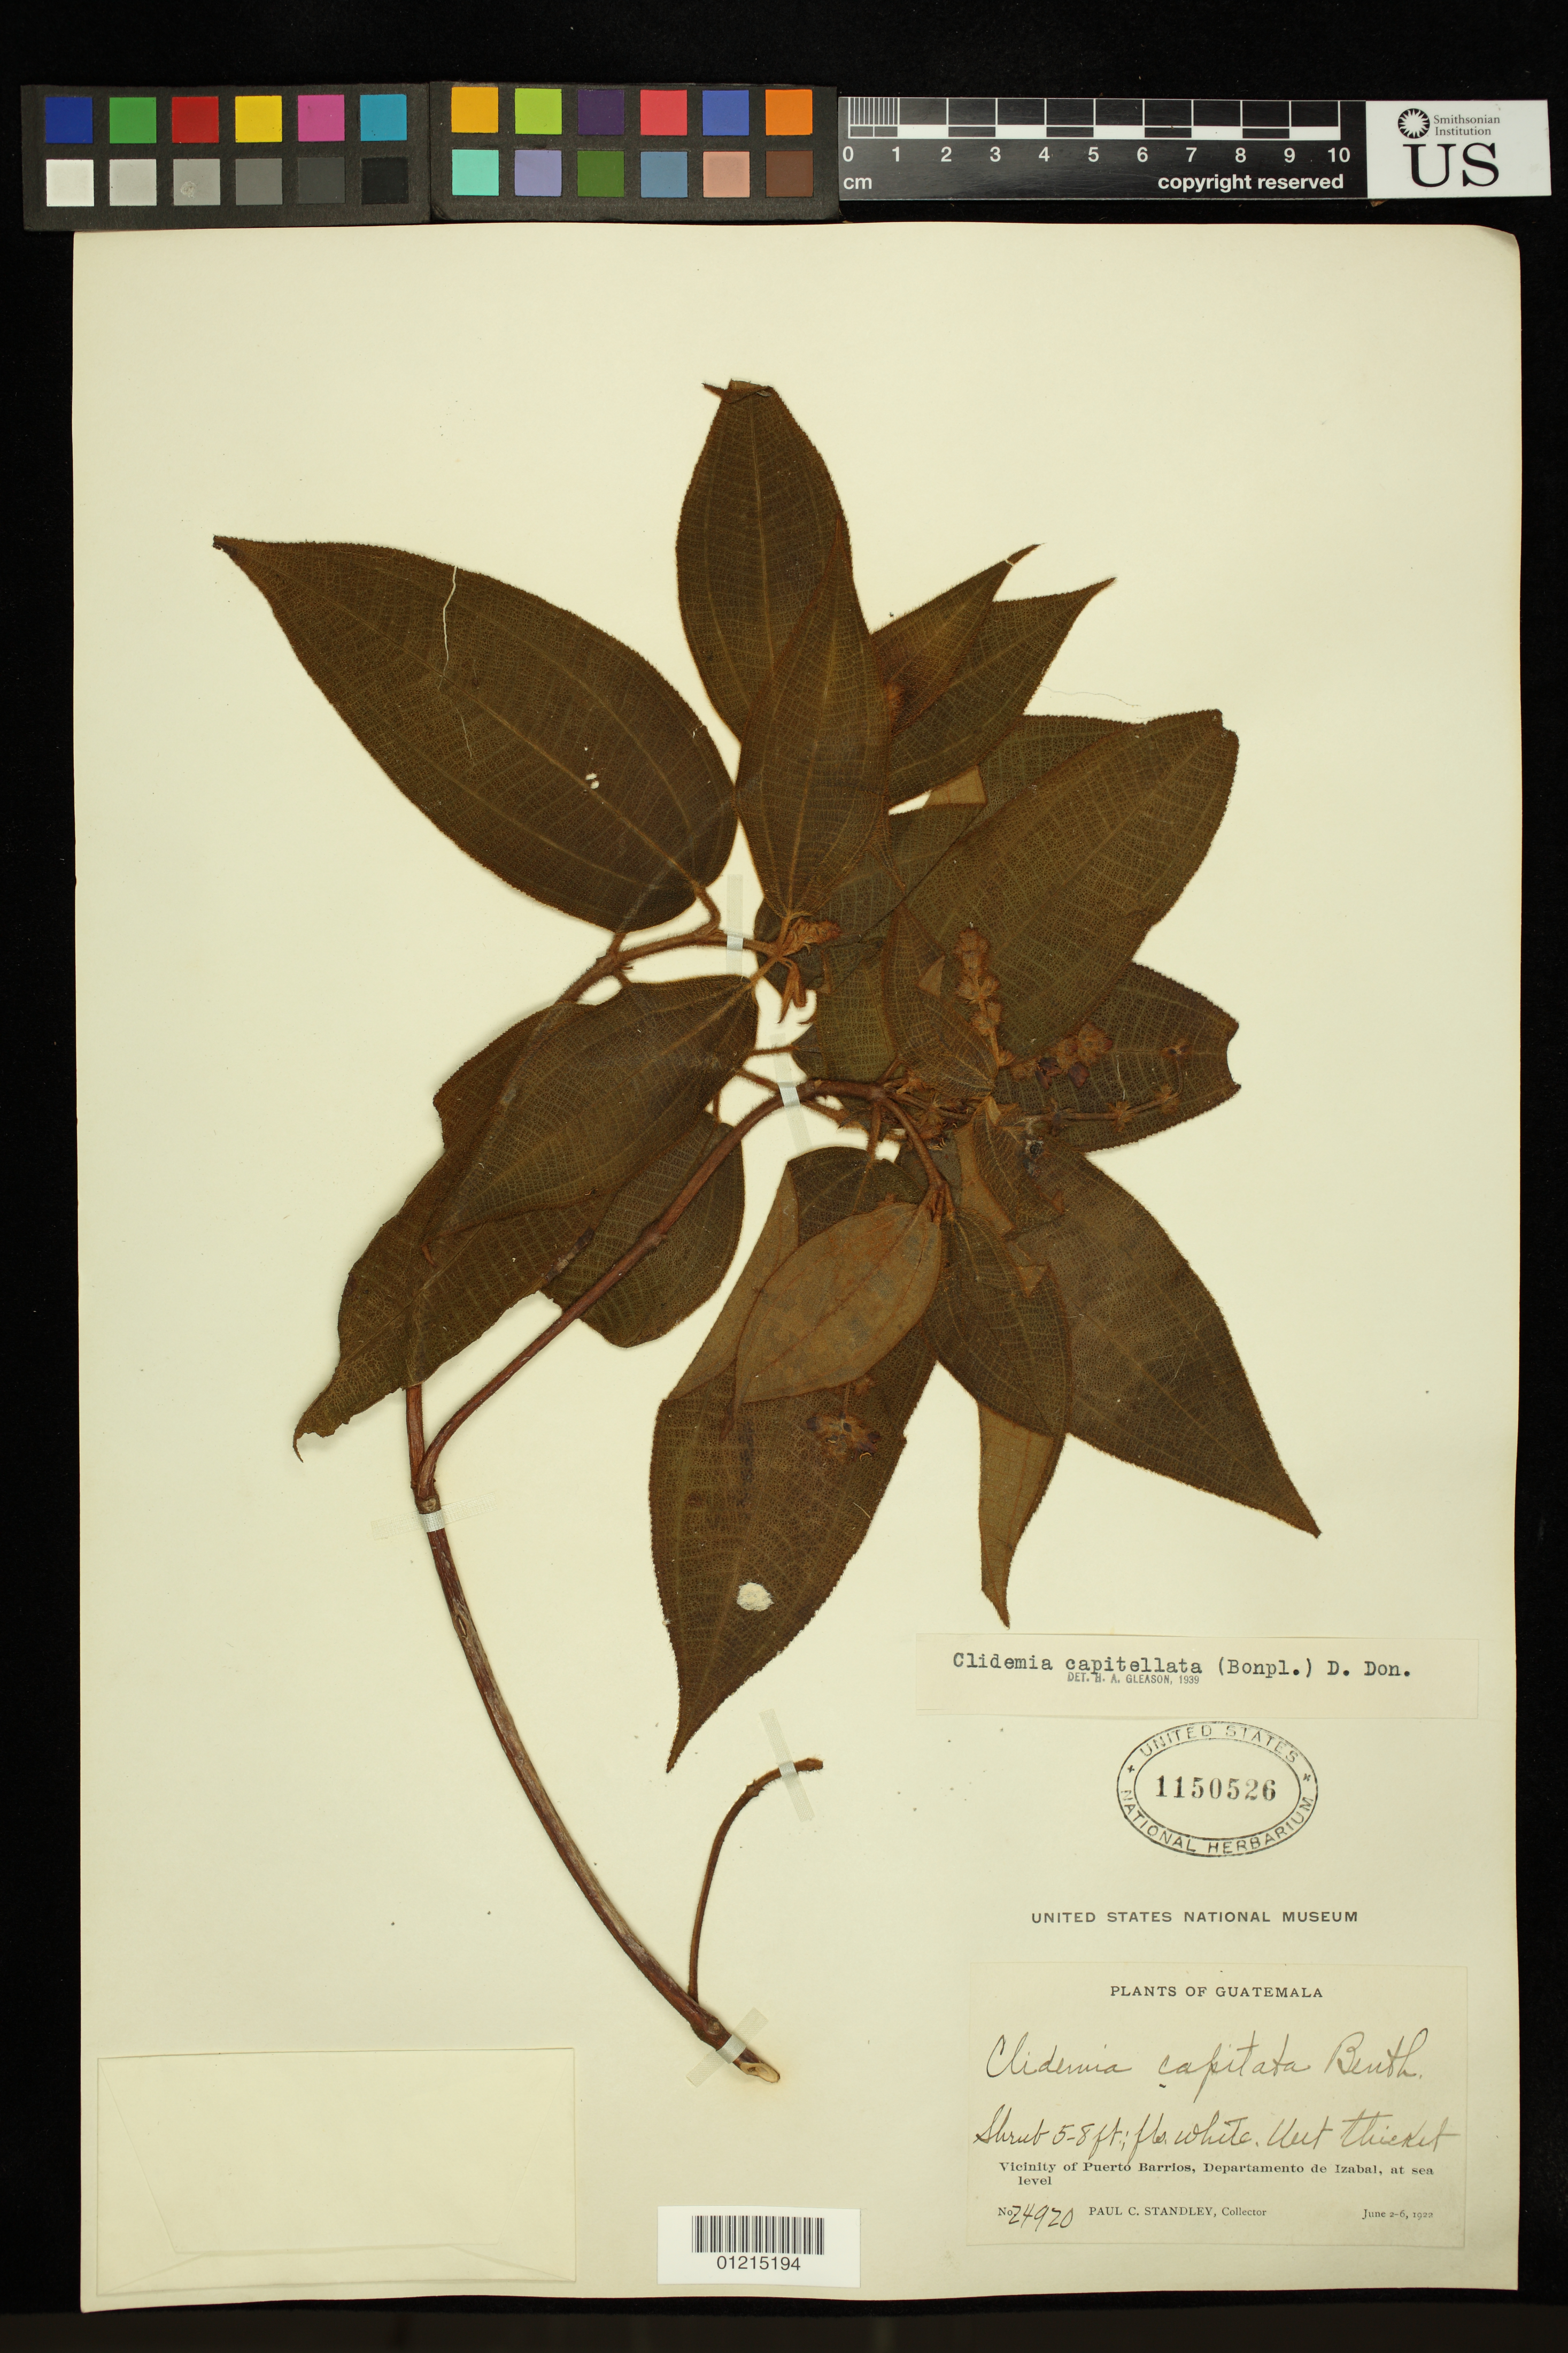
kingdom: Plantae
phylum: Tracheophyta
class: Magnoliopsida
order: Myrtales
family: Melastomataceae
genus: Clidemia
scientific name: Clidemia capitellata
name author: (Bonpl.) D. Don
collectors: P. C. Standley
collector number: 24920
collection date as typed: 02 Jun 1922 to 06 Jun 1922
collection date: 1922-06-02/1922-06-06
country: Guatemala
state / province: Izabal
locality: Vicinity of Puerto Barrios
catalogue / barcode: US 1150526